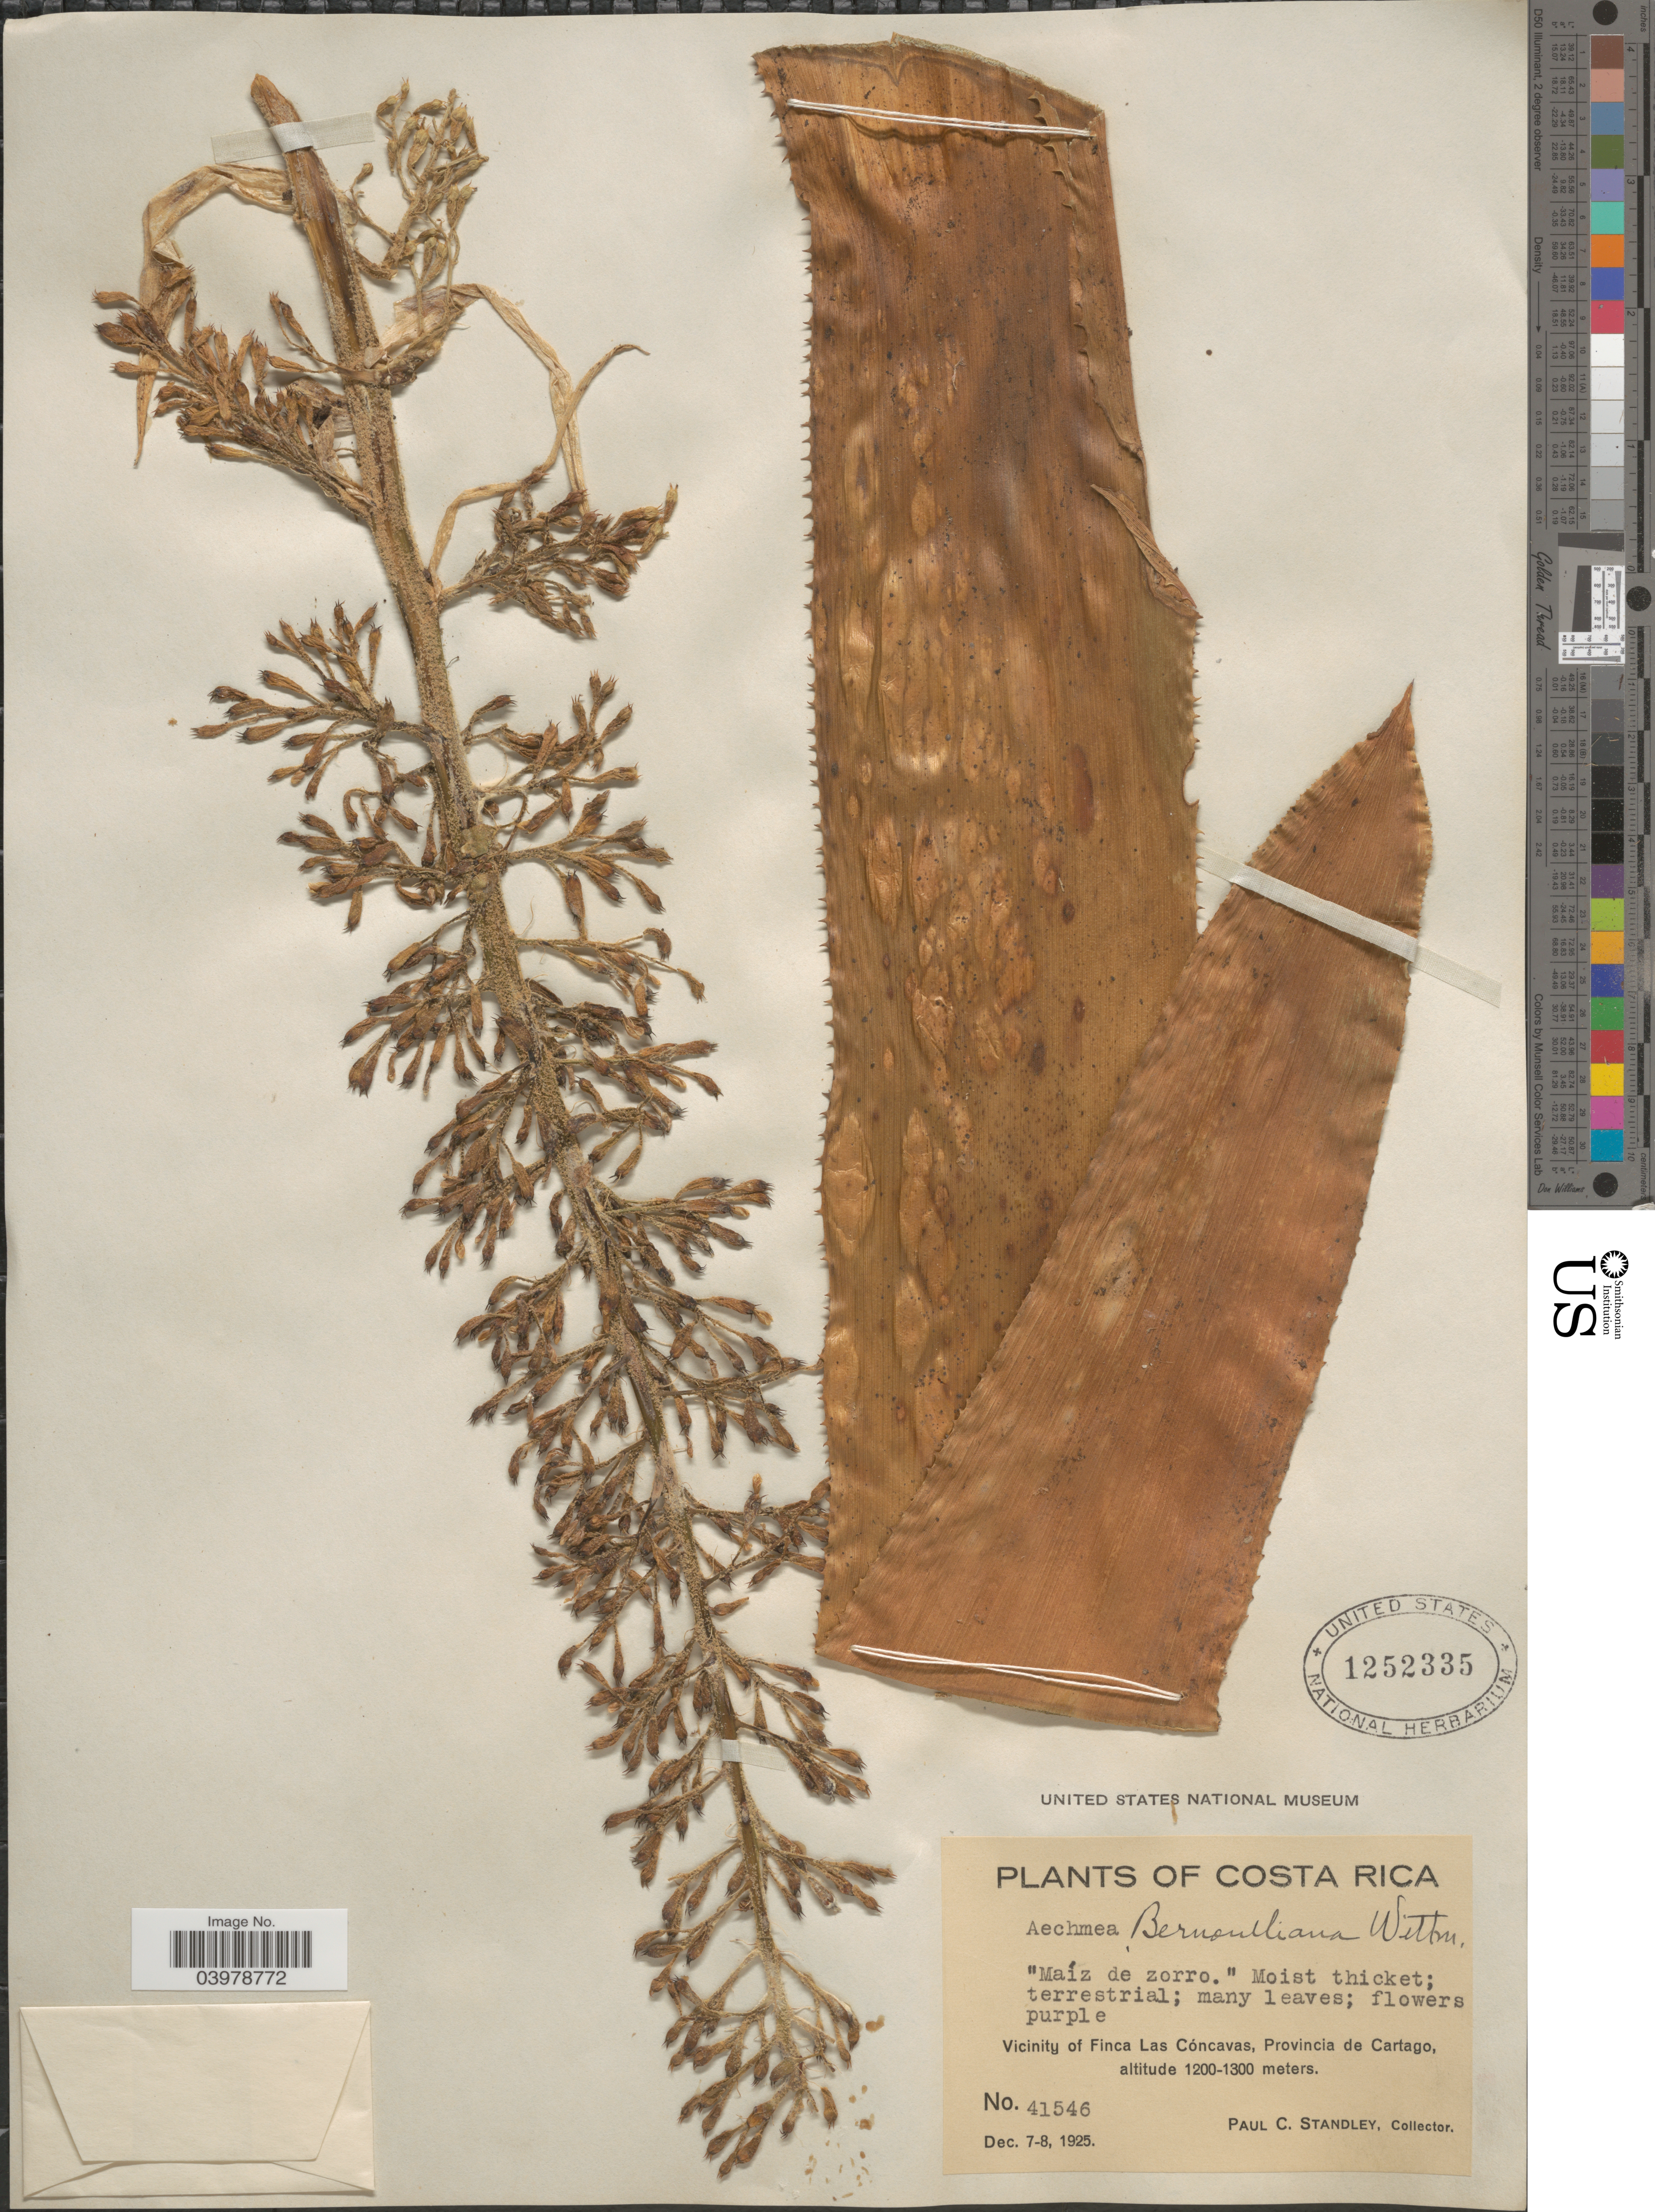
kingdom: Plantae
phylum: Tracheophyta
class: Liliopsida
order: Poales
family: Bromeliaceae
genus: Aechmea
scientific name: Aechmea mexicana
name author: Baker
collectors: P. C. Standley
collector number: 41546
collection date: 1925-12-07/1925-12-08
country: Costa Rica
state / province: Cartago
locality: Vicinity of Finca Las Cóncavas.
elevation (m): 1200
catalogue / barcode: US 1252335